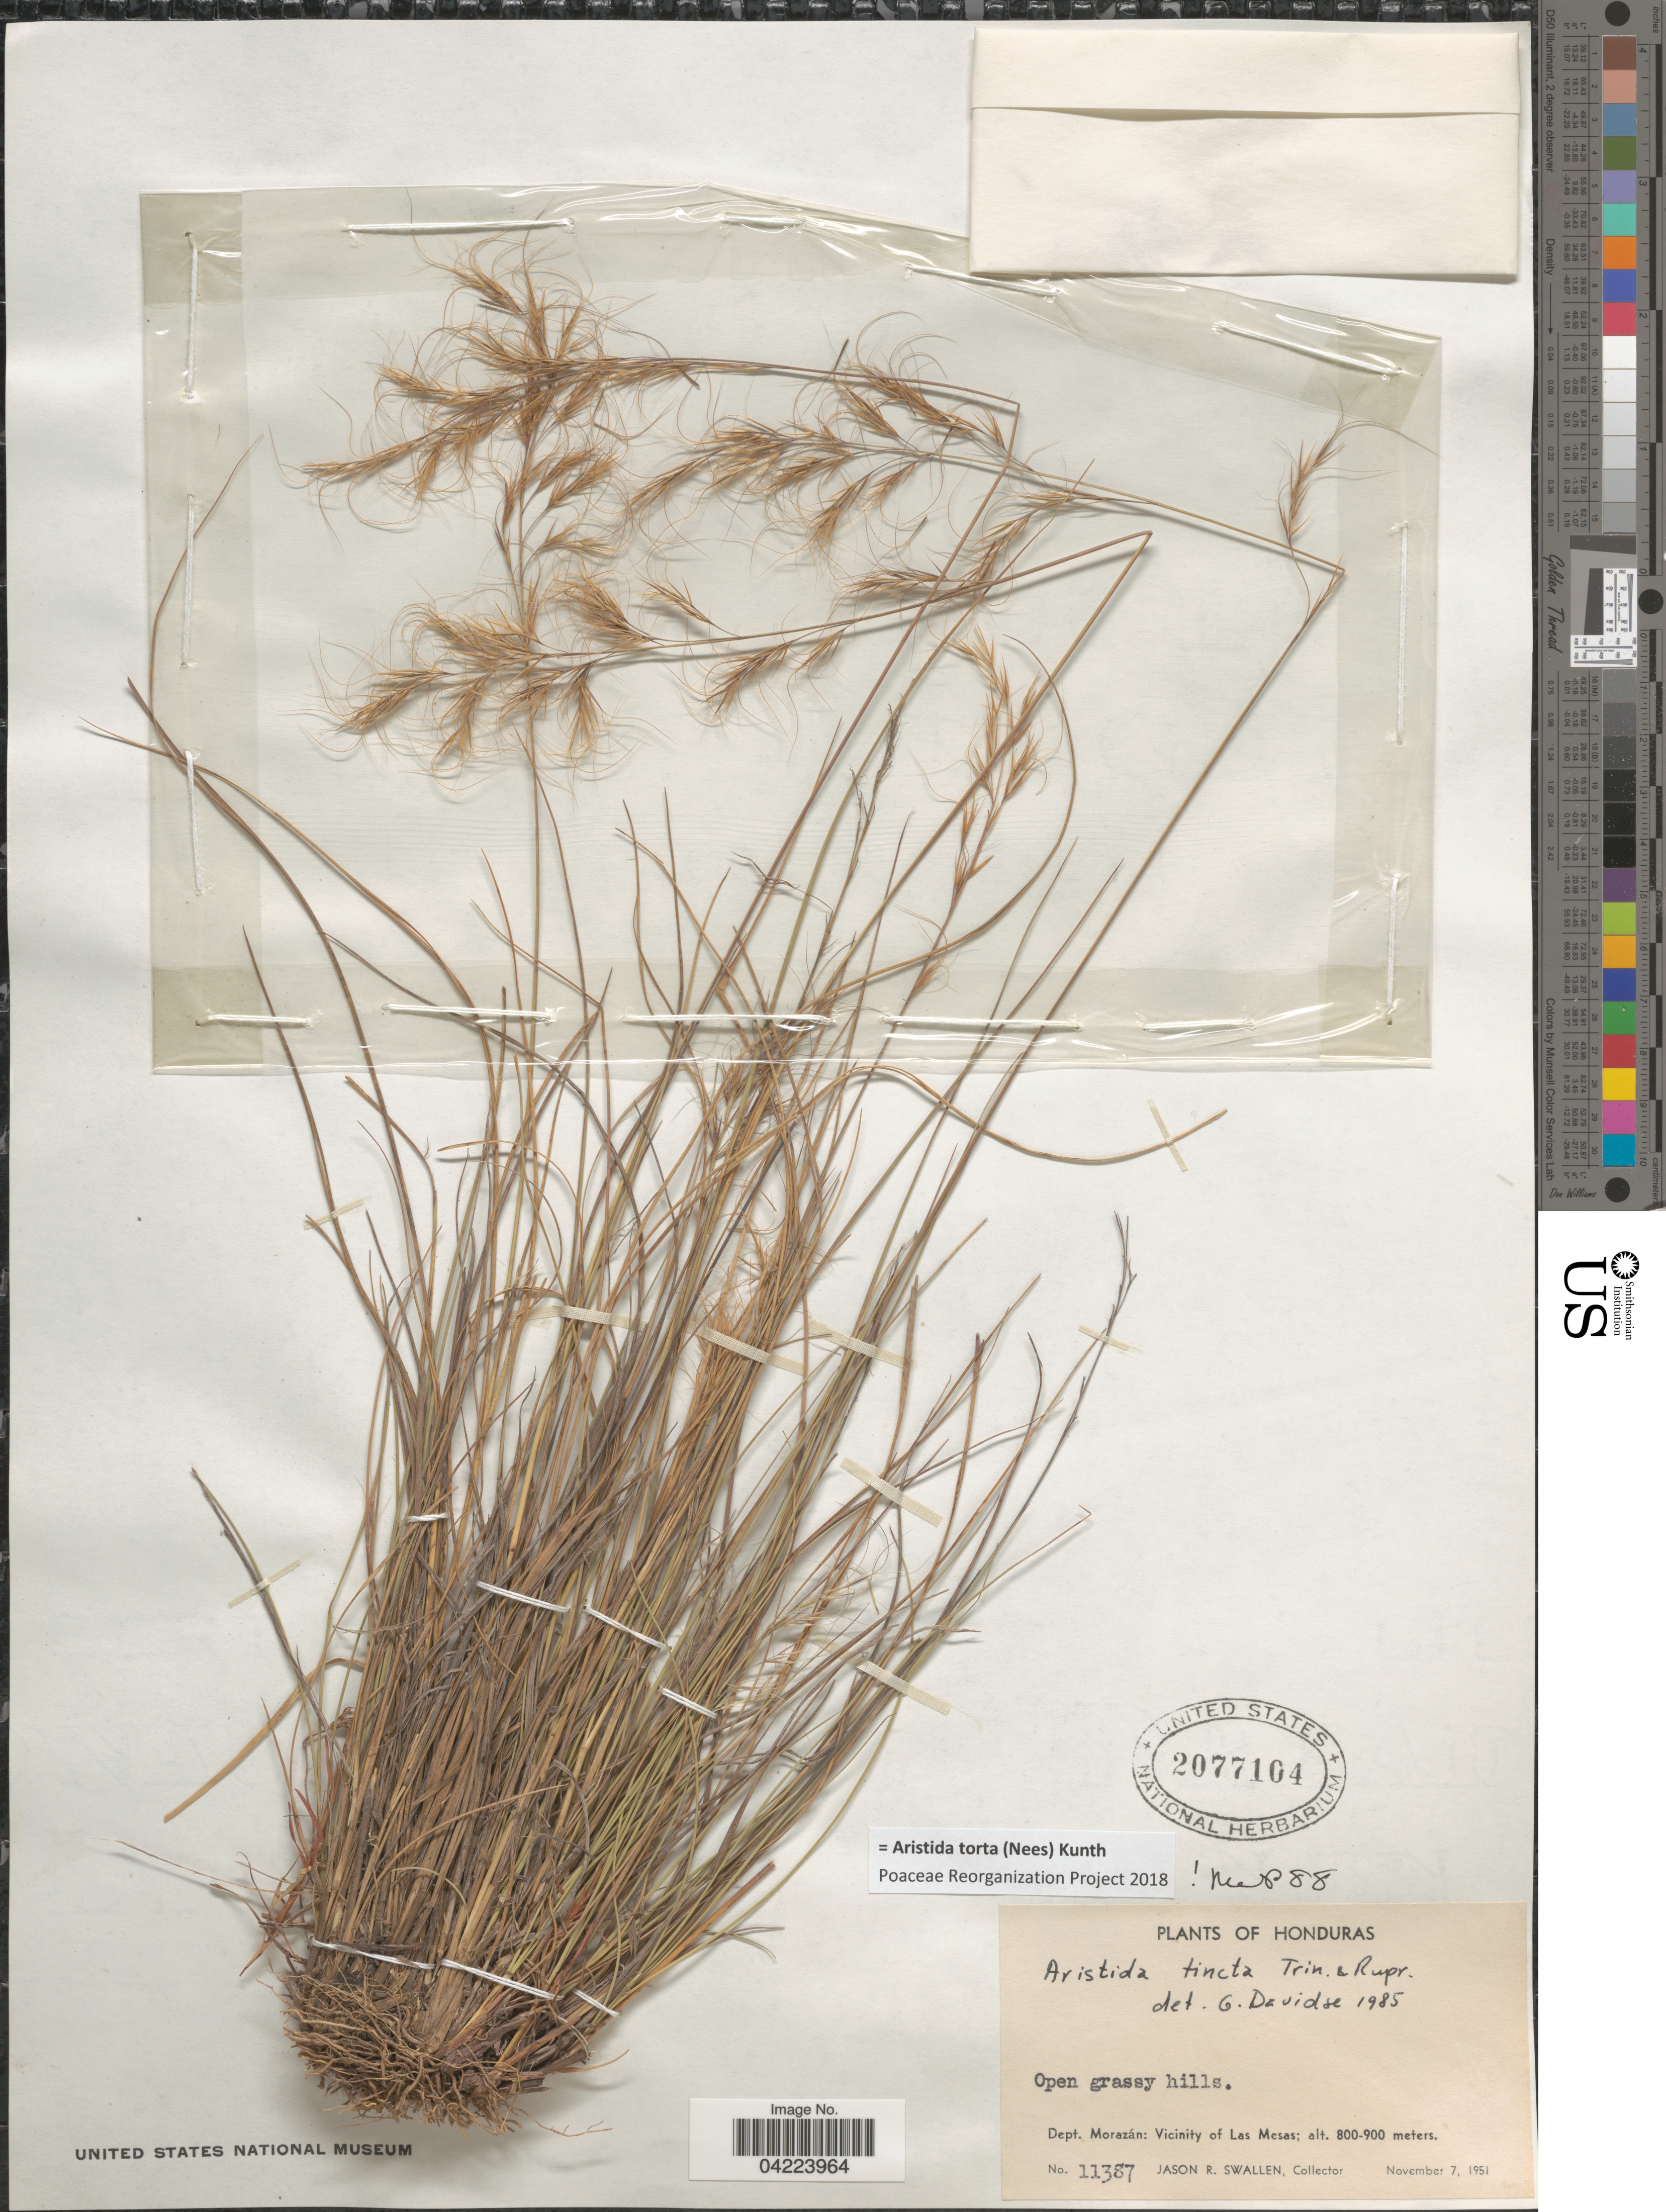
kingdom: Plantae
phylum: Tracheophyta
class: Liliopsida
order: Poales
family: Poaceae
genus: Aristida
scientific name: Aristida torta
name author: (Nees) Kunth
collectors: J. R. Swallen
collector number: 11387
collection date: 1951-11-07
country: Honduras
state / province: Fco. Morazán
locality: Open grassy hills. Dept Morazán: Vicinity of Las Mesas.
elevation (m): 800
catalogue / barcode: US 2077104